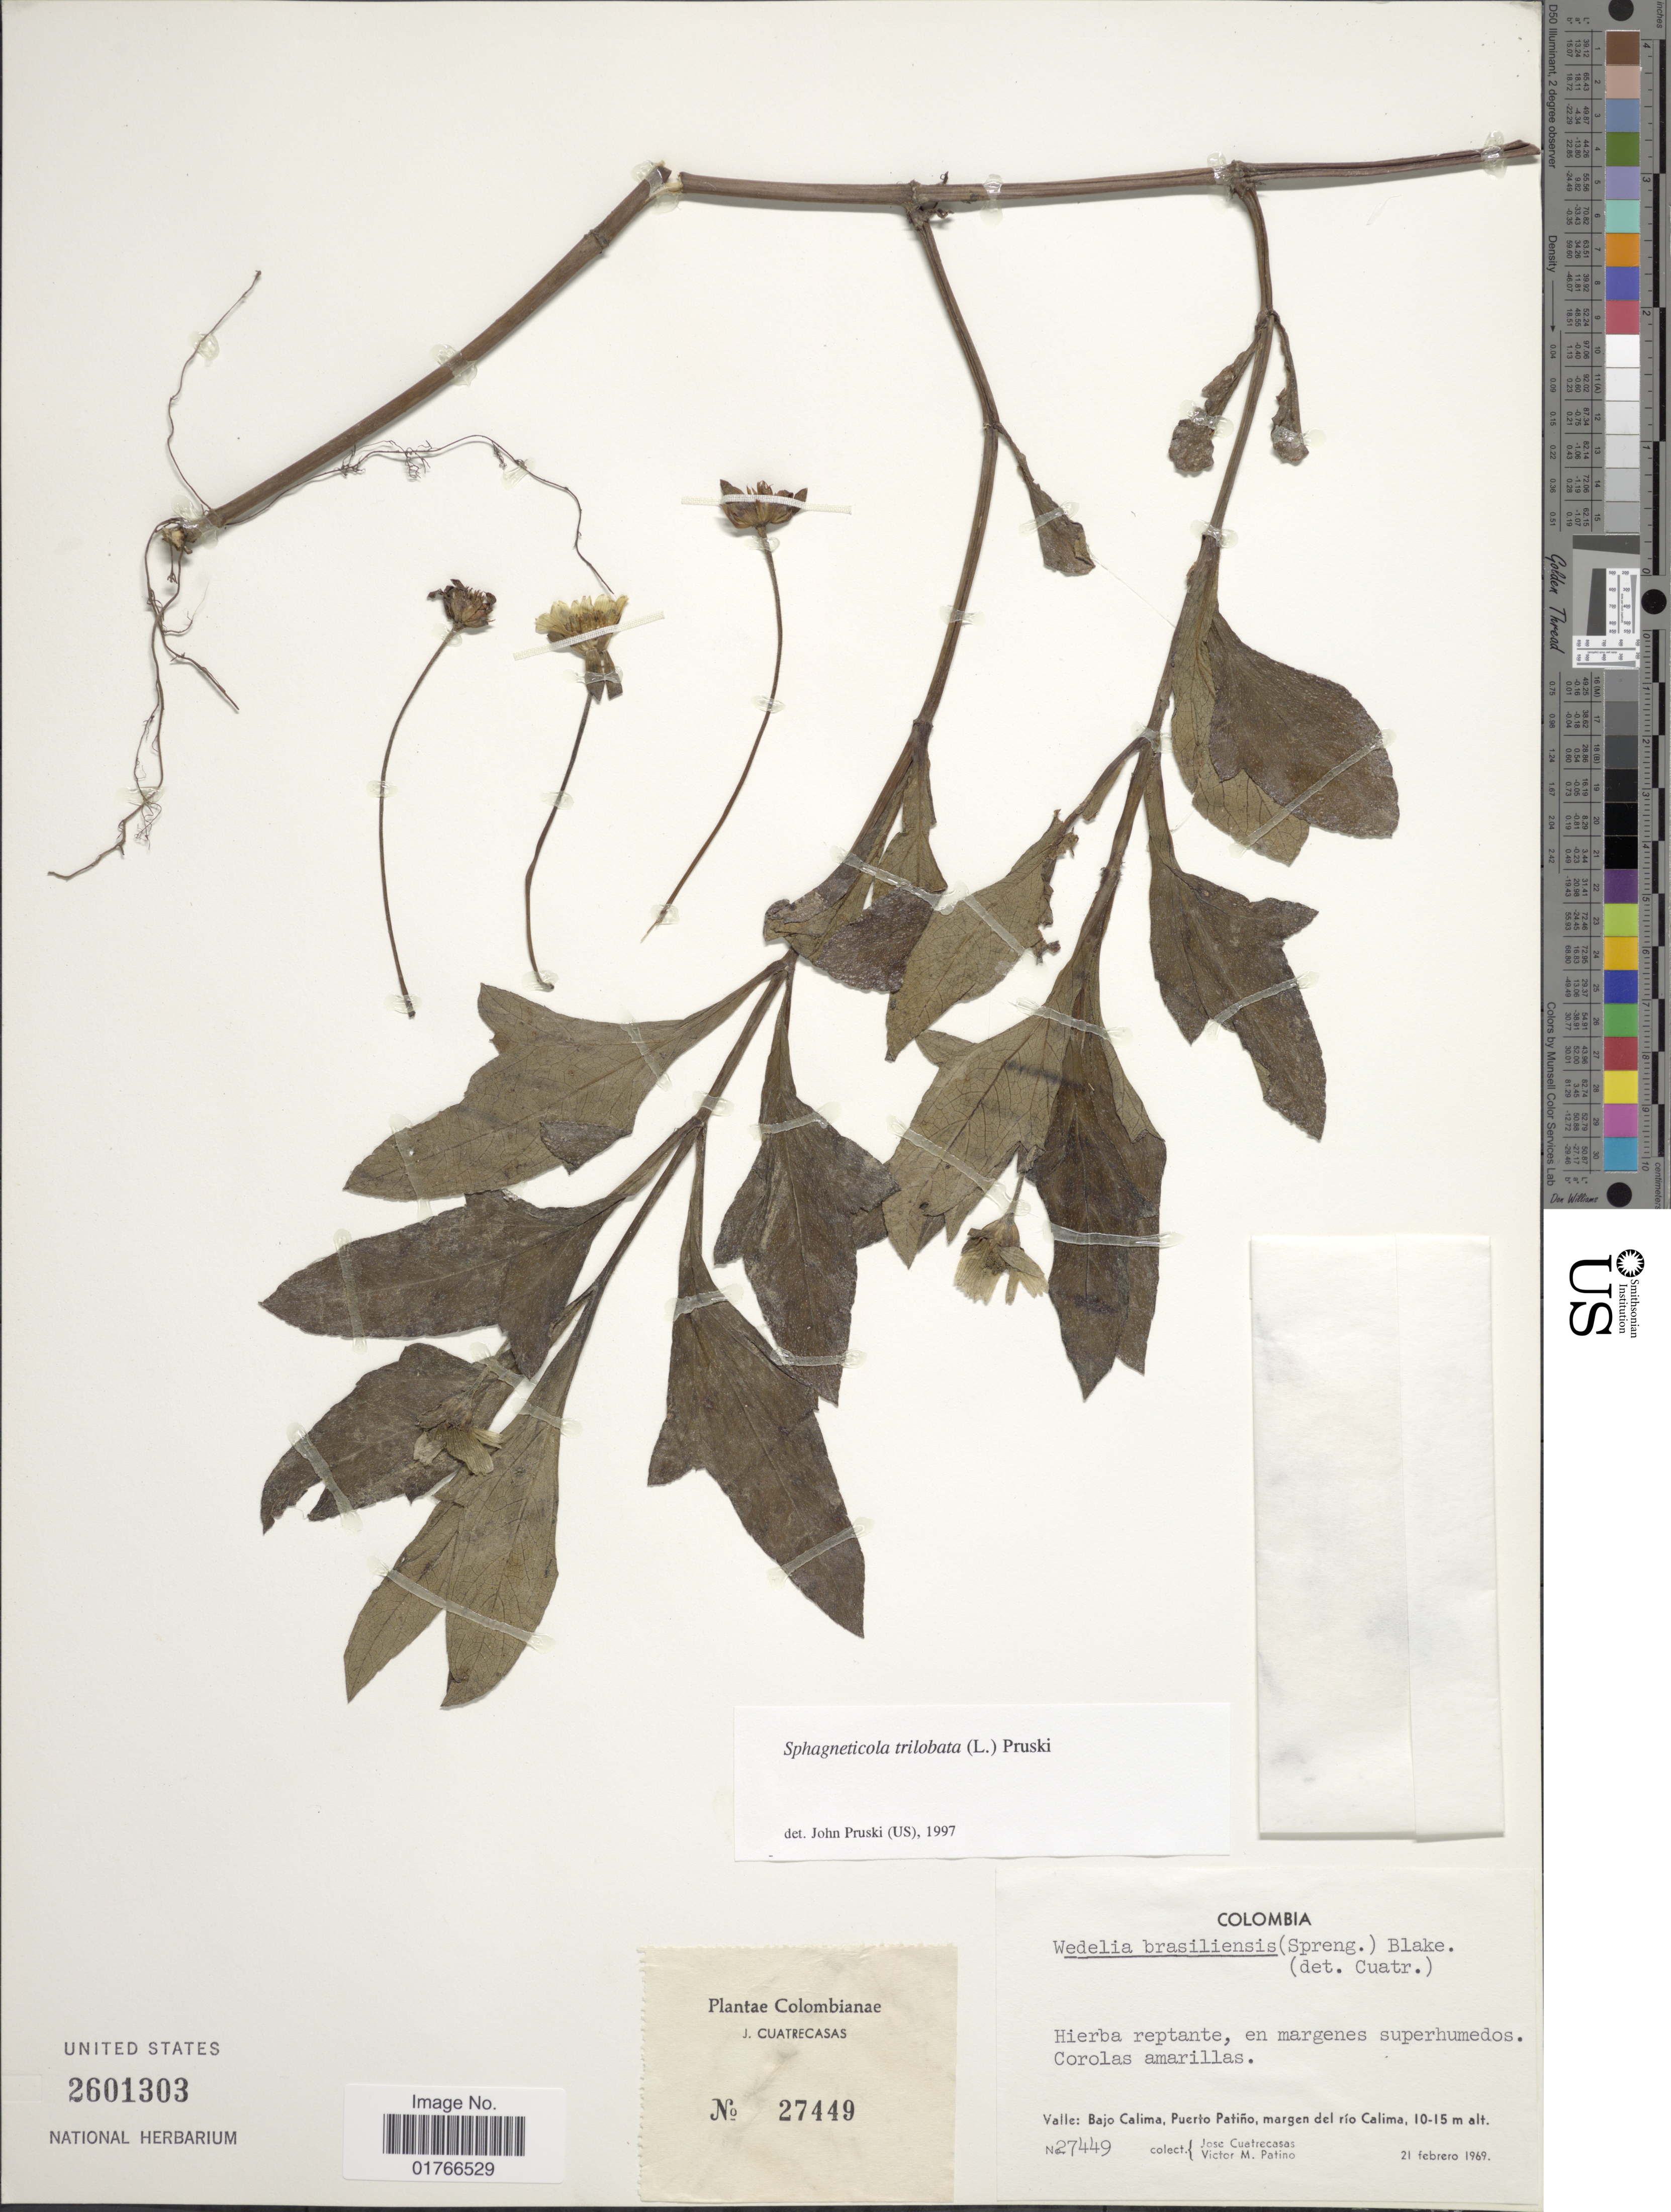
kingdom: Plantae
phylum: Tracheophyta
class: Magnoliopsida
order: Asterales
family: Asteraceae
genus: Sphagneticola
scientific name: Sphagneticola trilobata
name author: (L.) Pruski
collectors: J. Cuatrecasas & V. M. Patiño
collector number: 27449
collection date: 1969-02-21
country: Colombia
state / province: Valle del Cauca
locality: Bajo Calima, Puerto Patino, margen del rio Calima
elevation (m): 10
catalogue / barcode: US 2601303